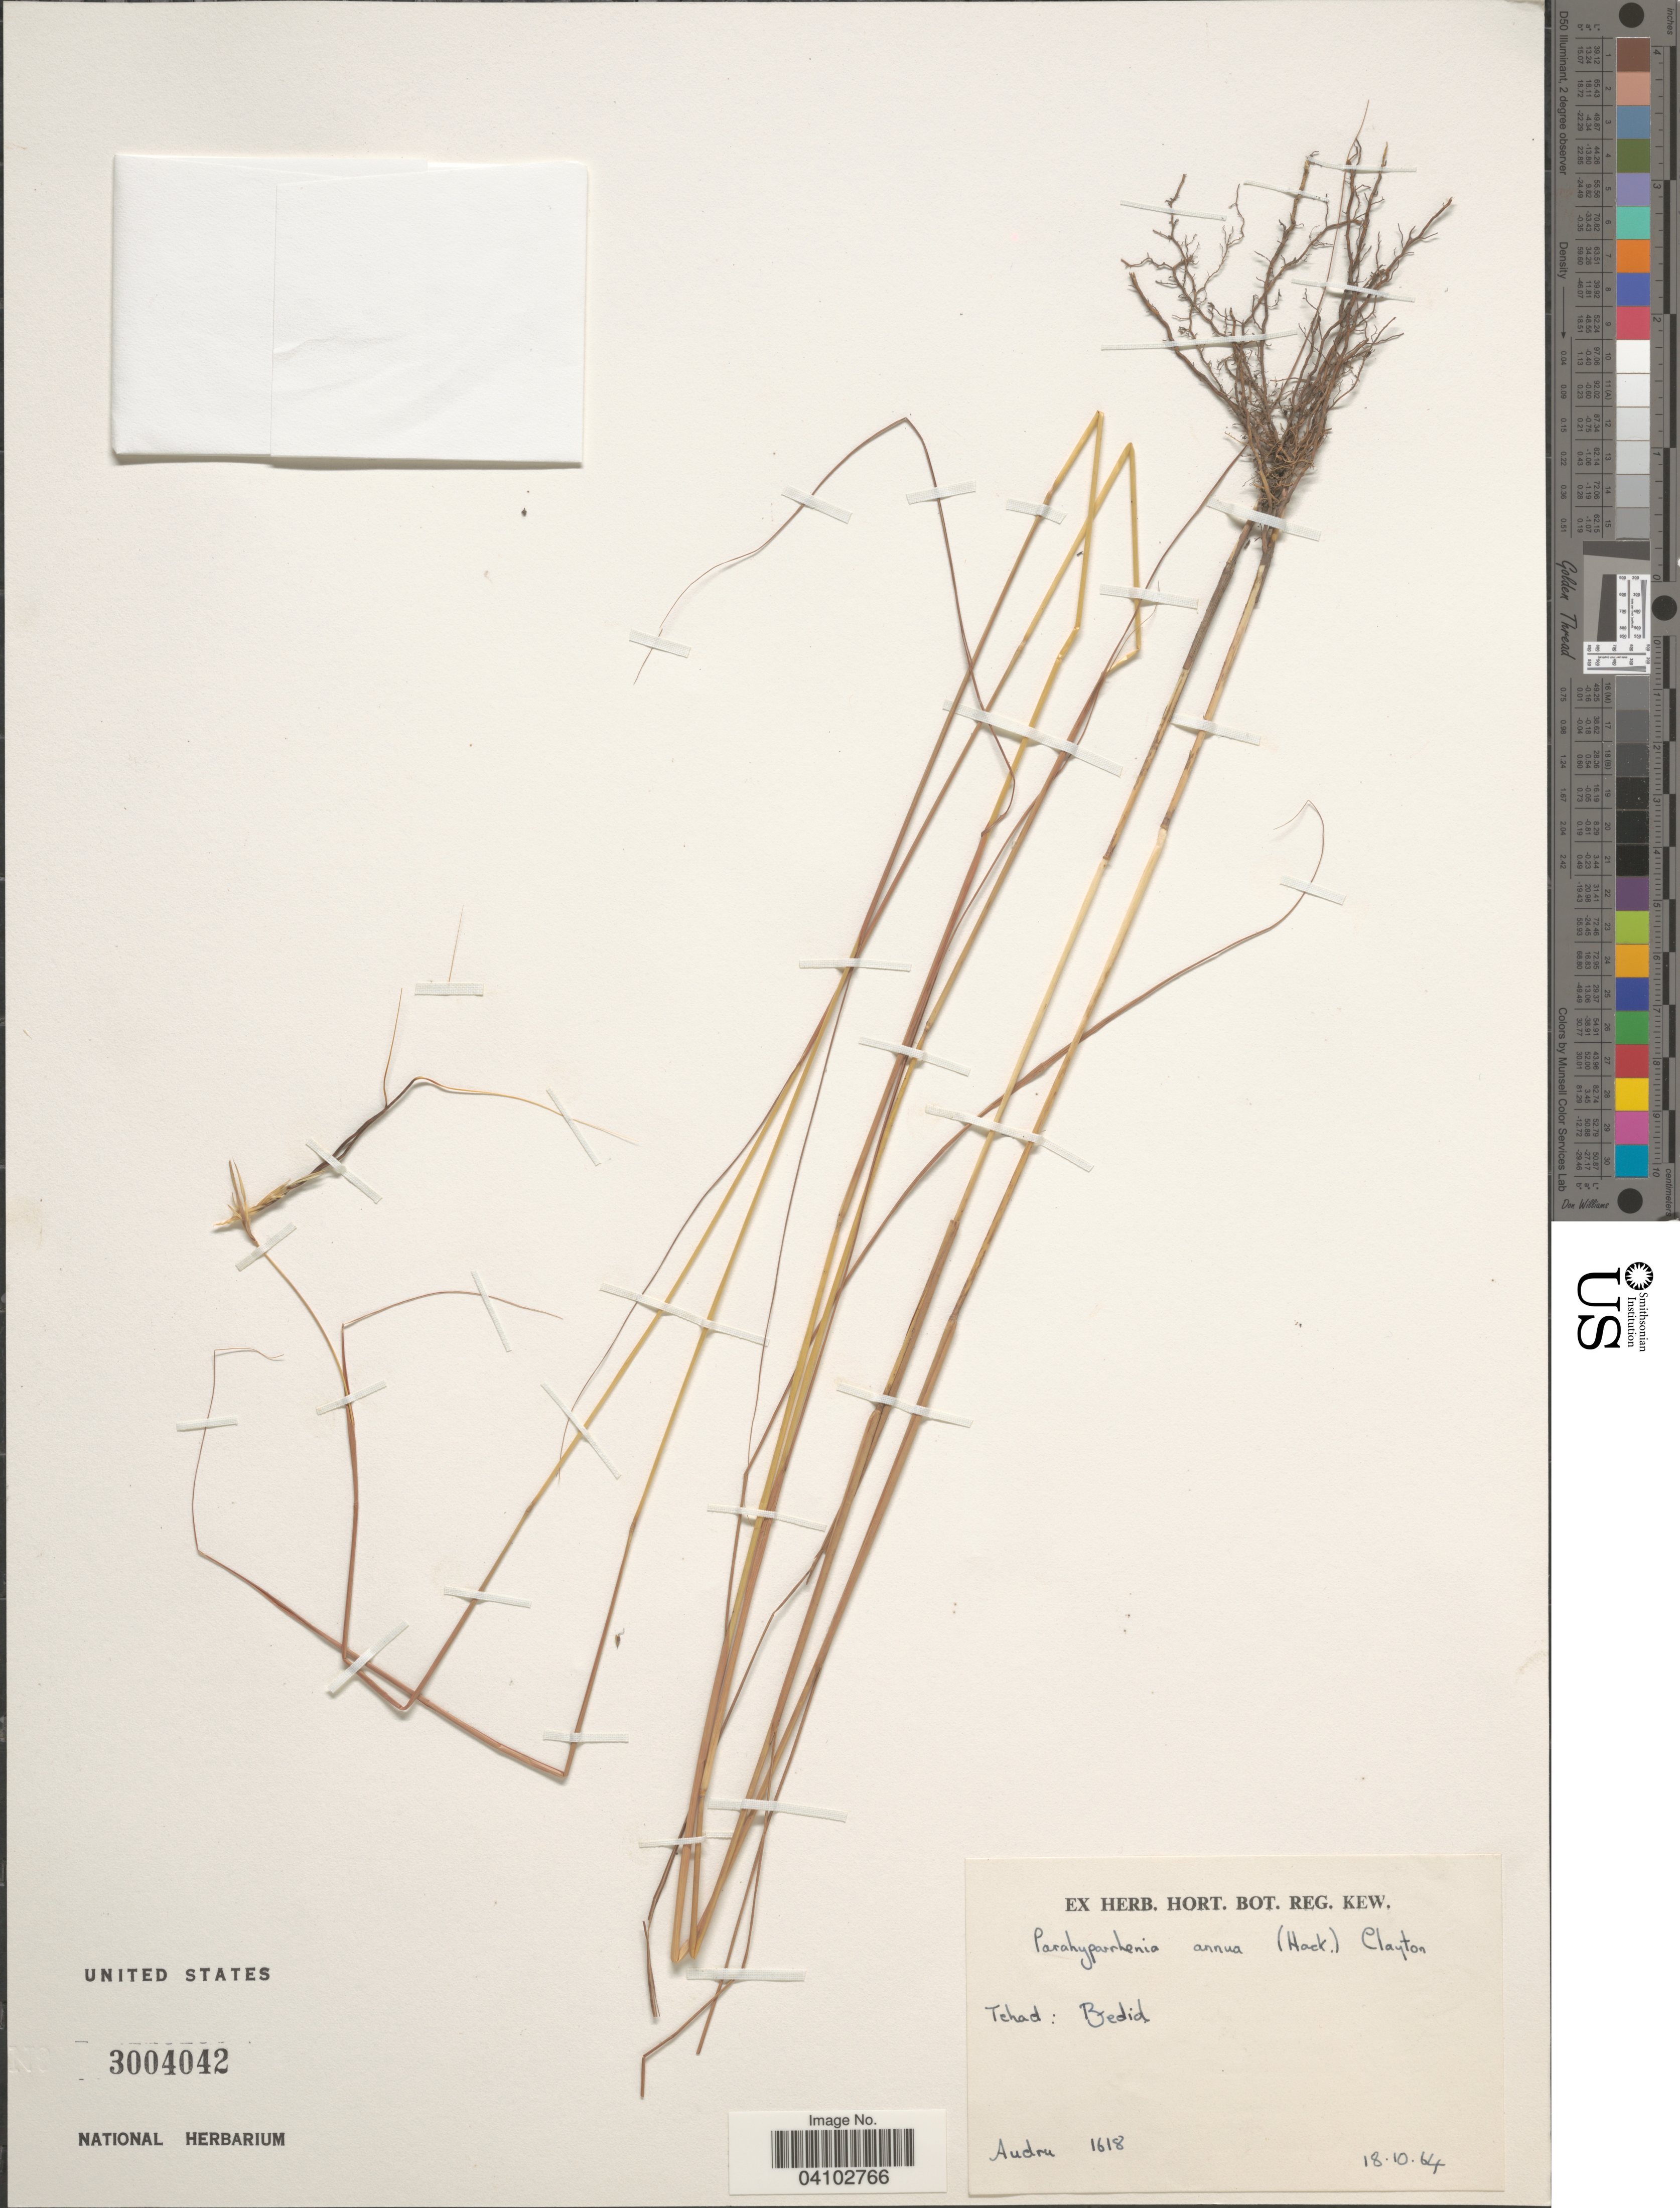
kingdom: Plantae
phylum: Tracheophyta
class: Liliopsida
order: Poales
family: Poaceae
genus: Parahyparrhenia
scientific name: Parahyparrhenia annua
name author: (Hack.) Clayton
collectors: Audru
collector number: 1618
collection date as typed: Transcribed d/m/y: 18/10/64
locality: Tehad [interpreted]: Bedid [interpreted].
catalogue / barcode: US 3004042